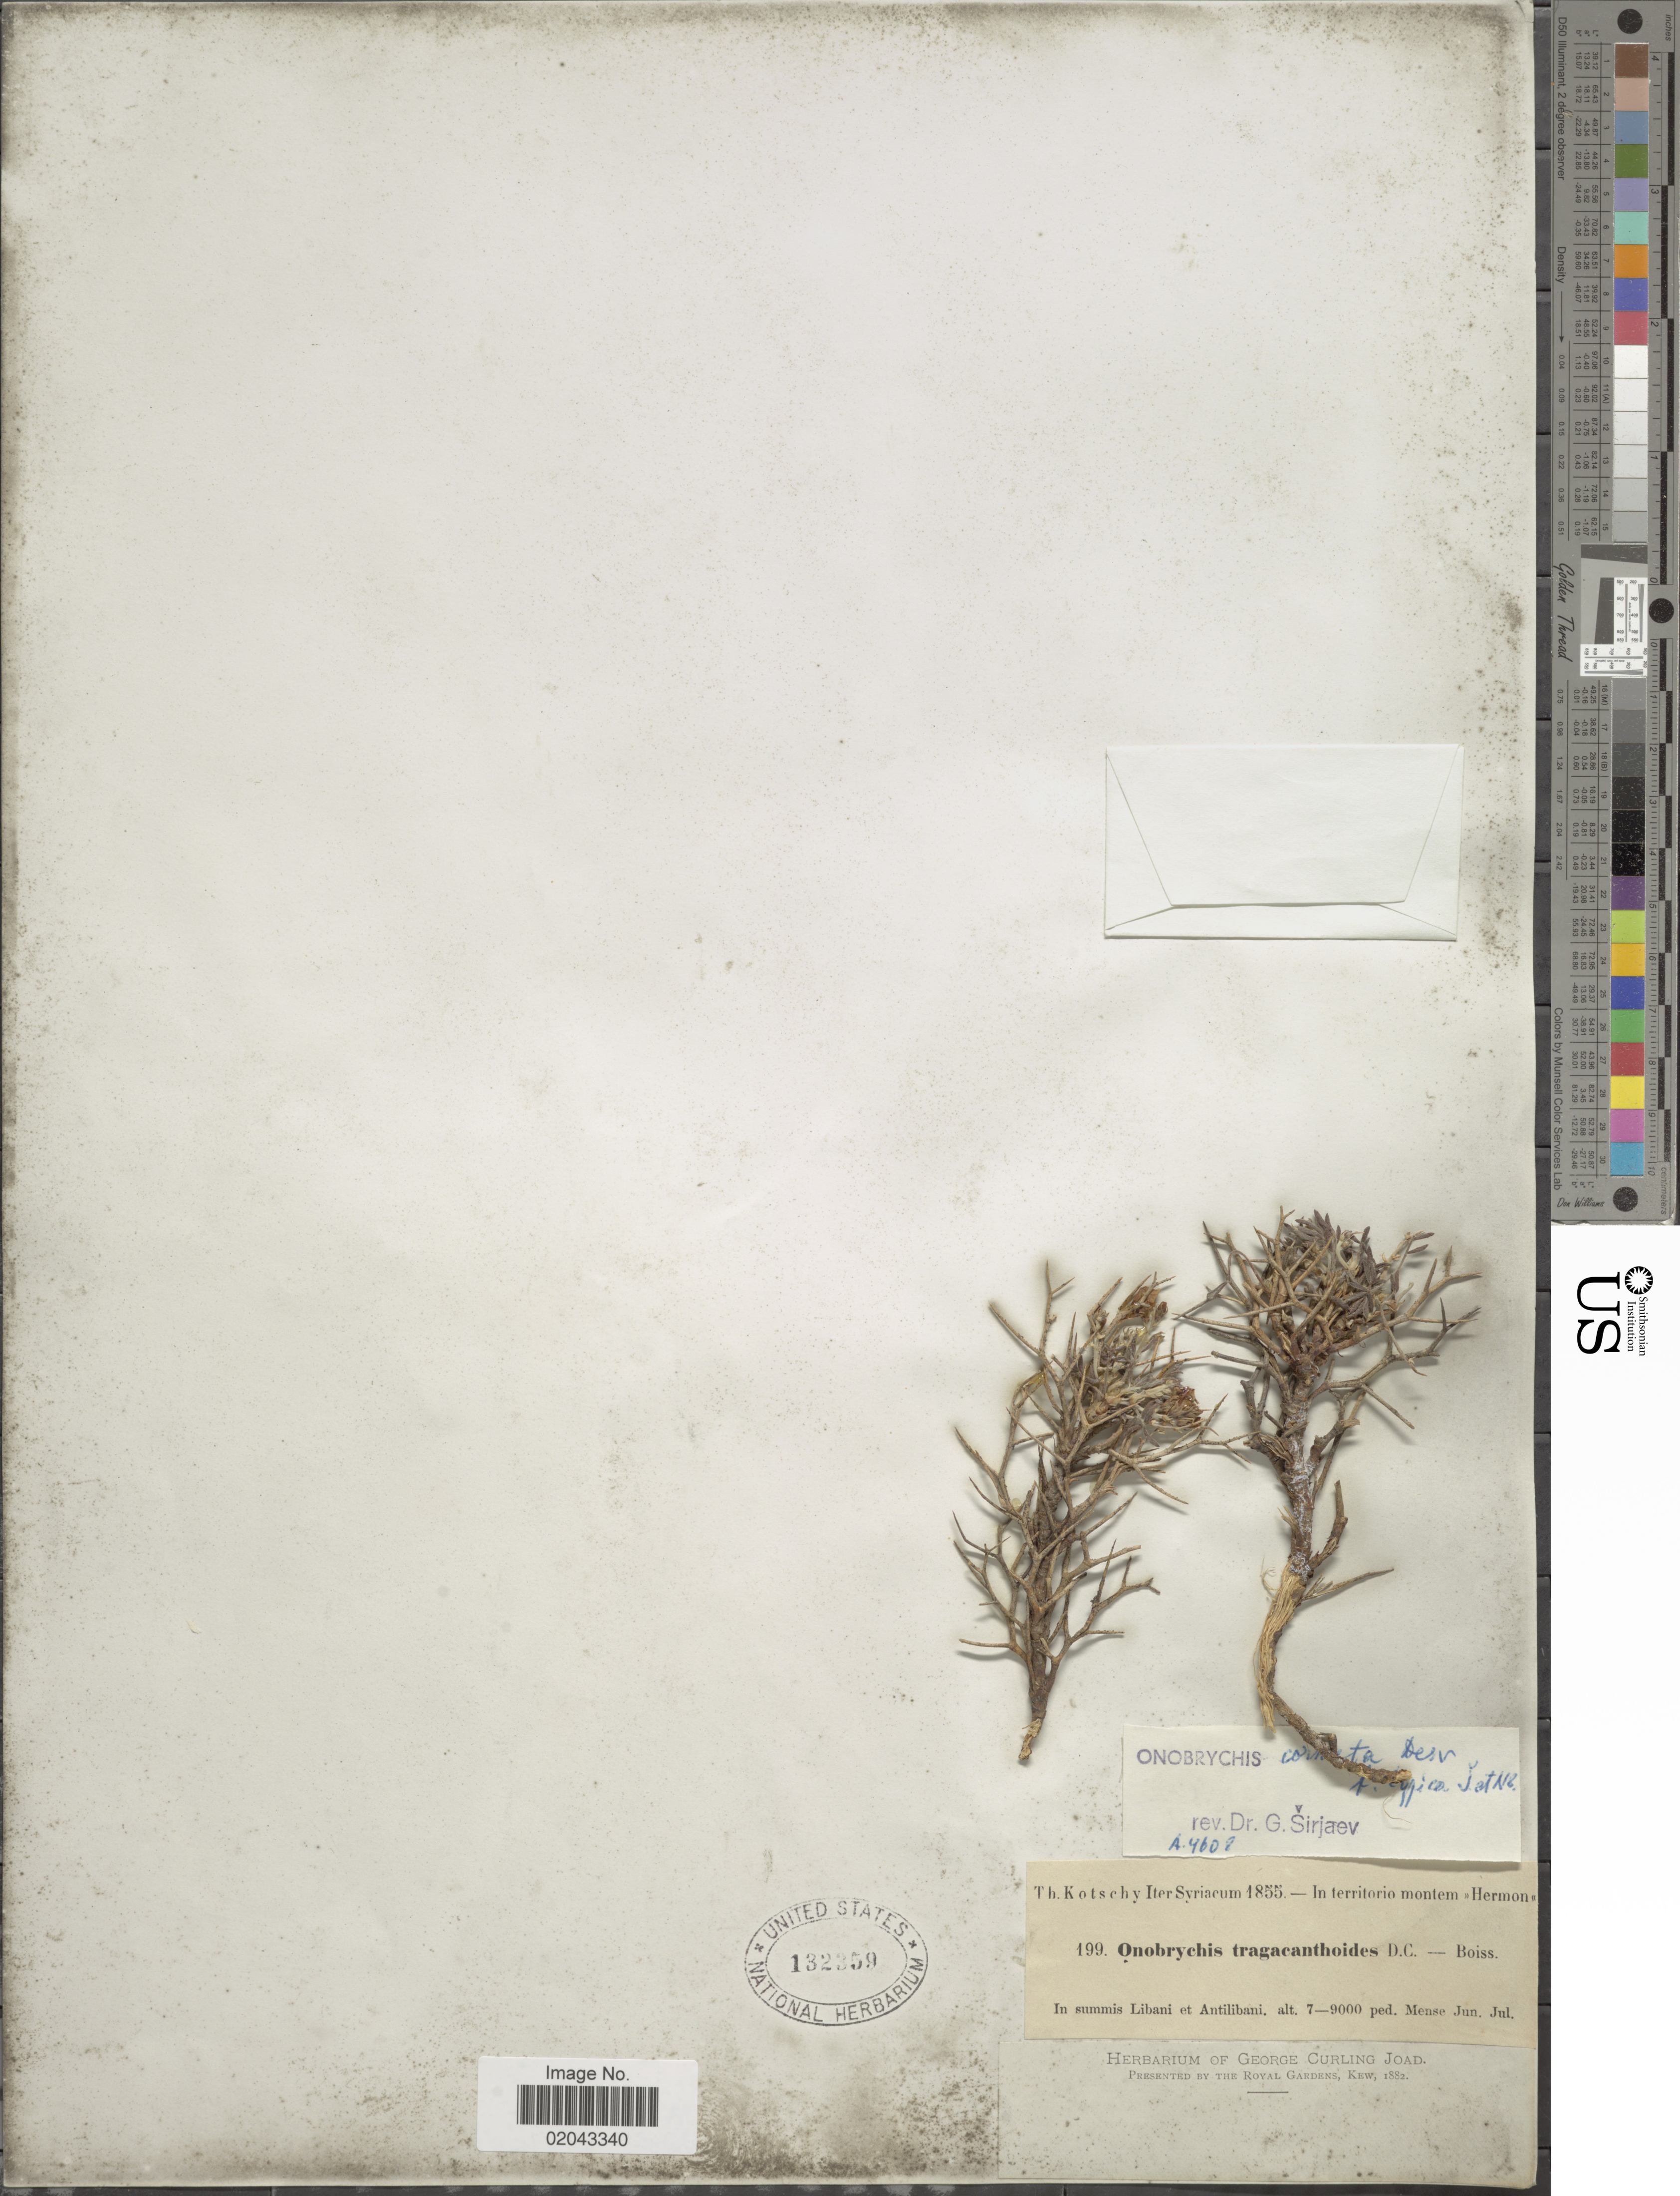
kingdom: Plantae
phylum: Tracheophyta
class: Magnoliopsida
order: Fabales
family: Fabaceae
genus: Onobrychis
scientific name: Onobrychis cornuta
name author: (L.) Desv.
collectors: K. G. Kotschy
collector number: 199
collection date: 1855-06/1855-07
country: Syria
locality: Iter Syriacum, In summis Libani et Antilibani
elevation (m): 2134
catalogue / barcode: US 132359